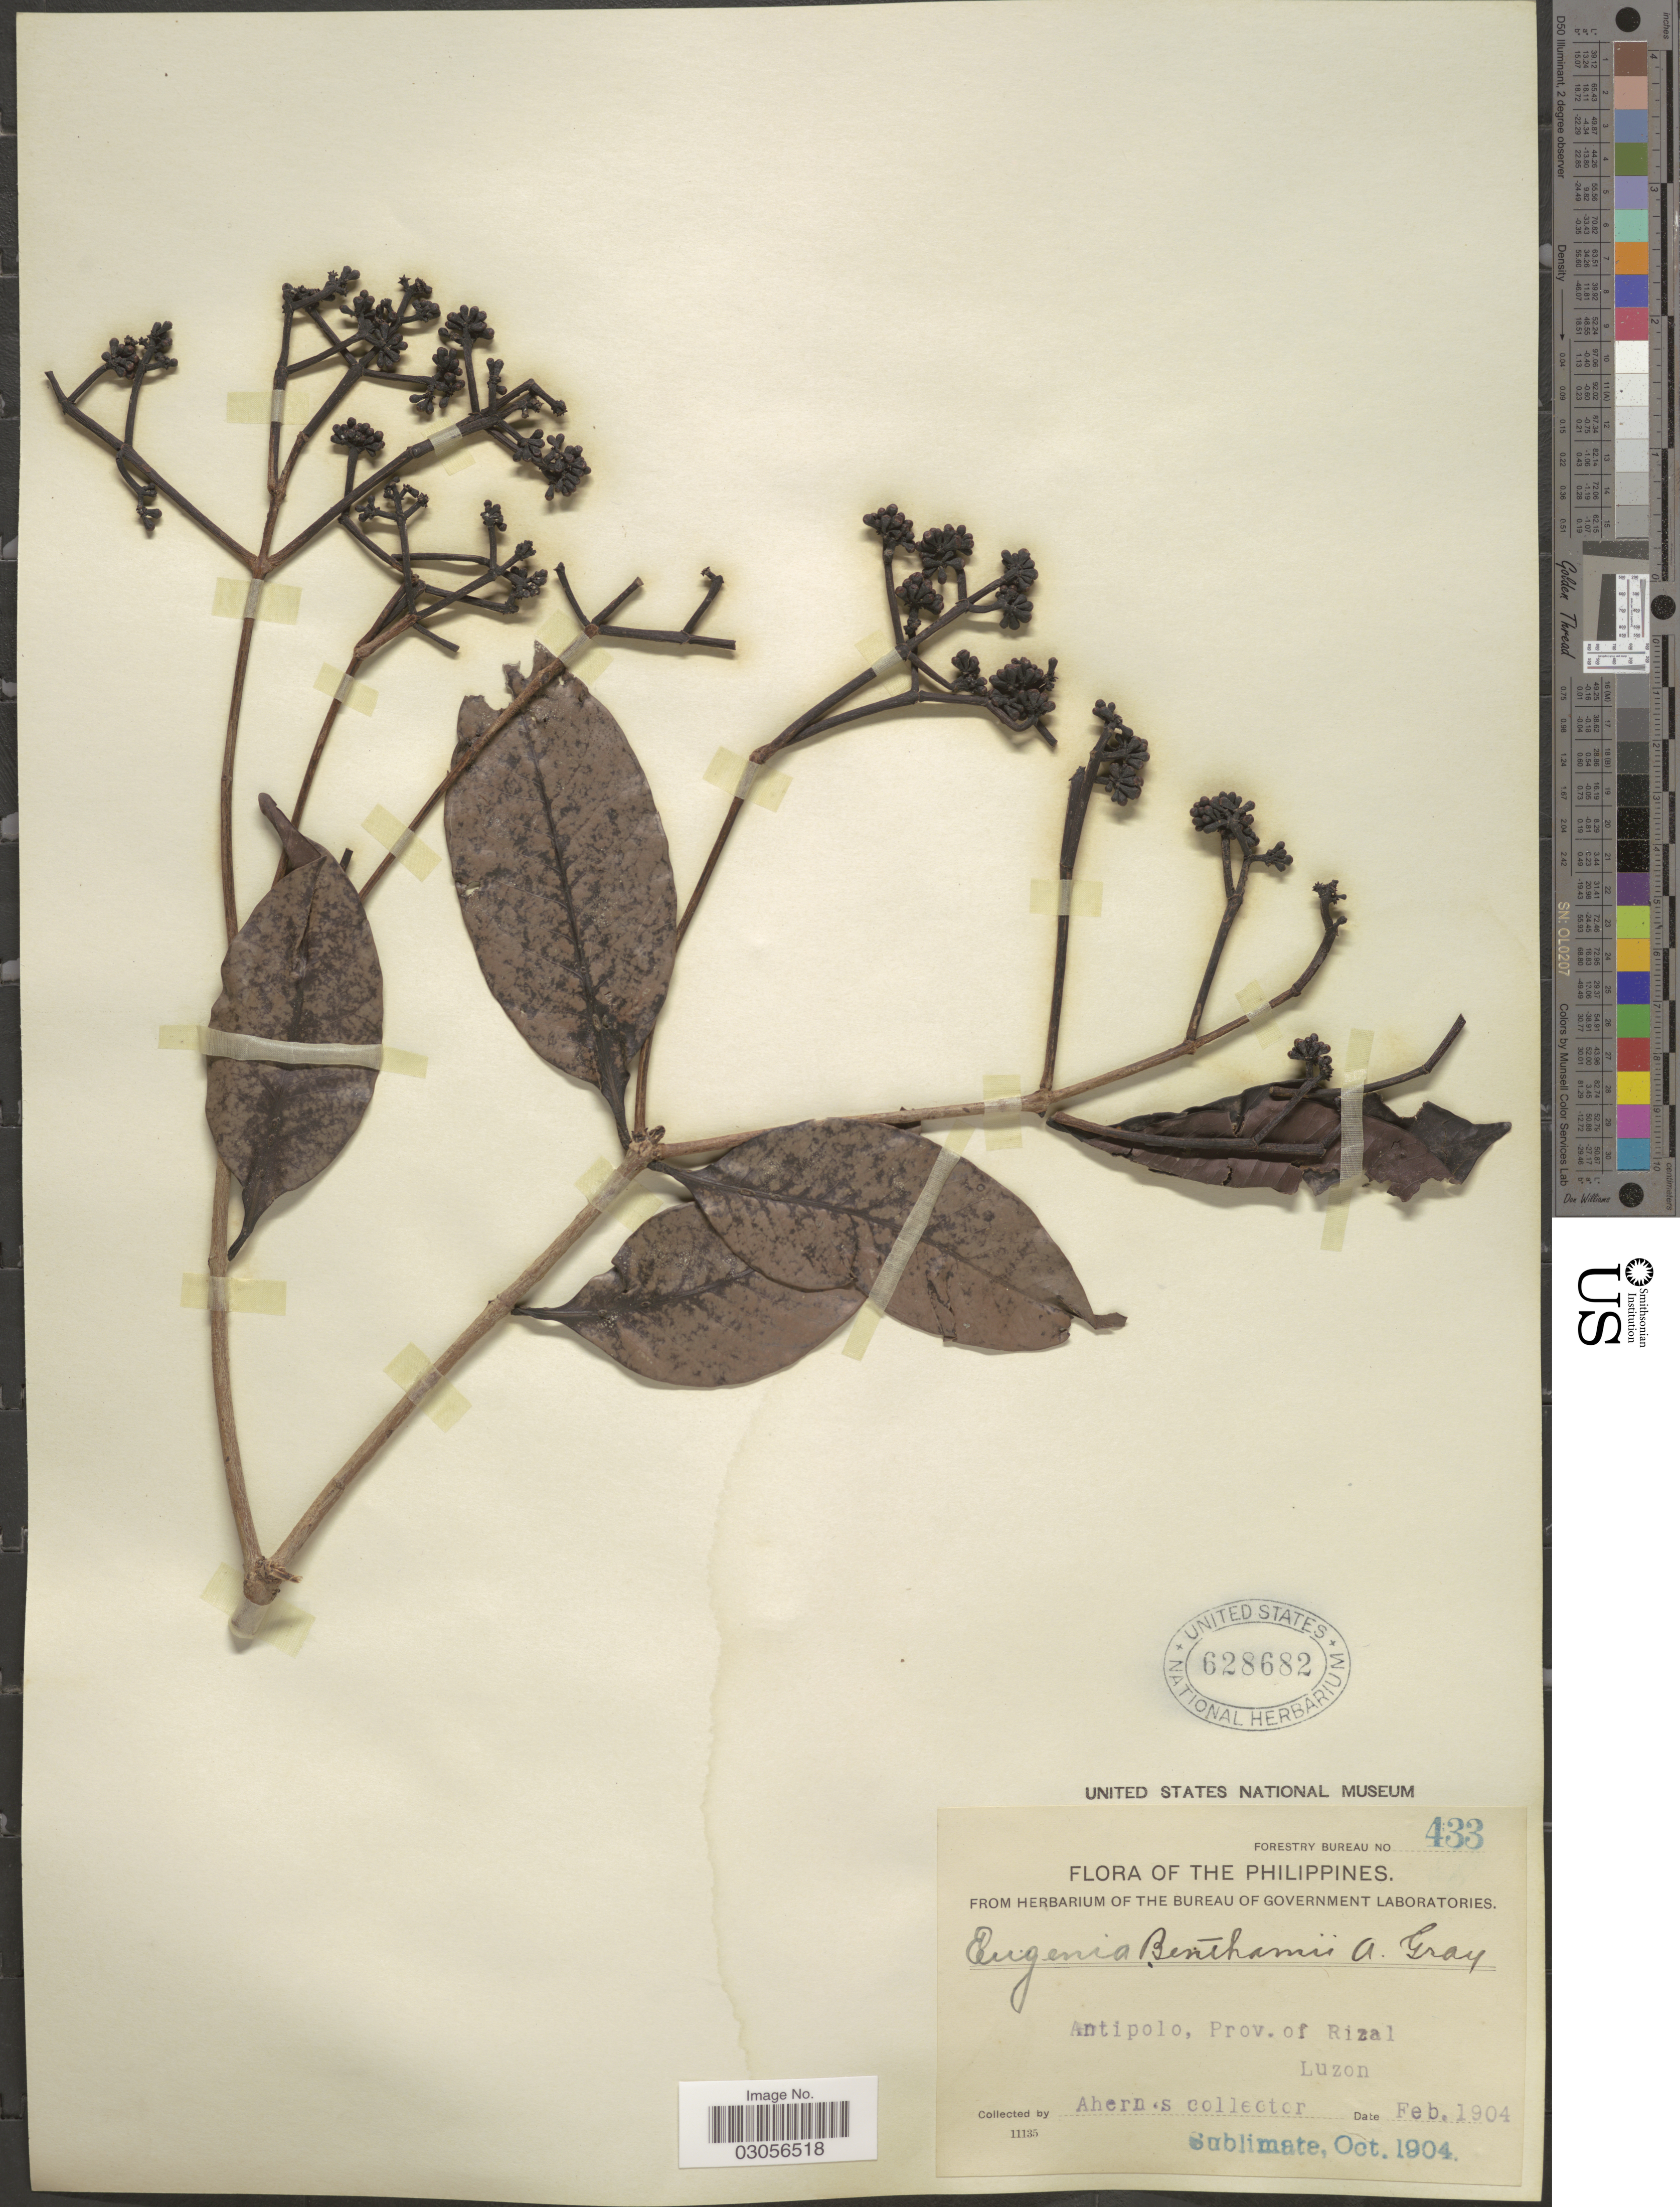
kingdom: Plantae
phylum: Tracheophyta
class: Magnoliopsida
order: Myrtales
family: Myrtaceae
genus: Syzygium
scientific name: Syzygium nitidum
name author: Benth.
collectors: -. Ahern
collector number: Forestry Bureau 433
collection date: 1904-02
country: Philippines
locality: Antipolo, Prov. of Rizal, Luzon.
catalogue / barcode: US 628682